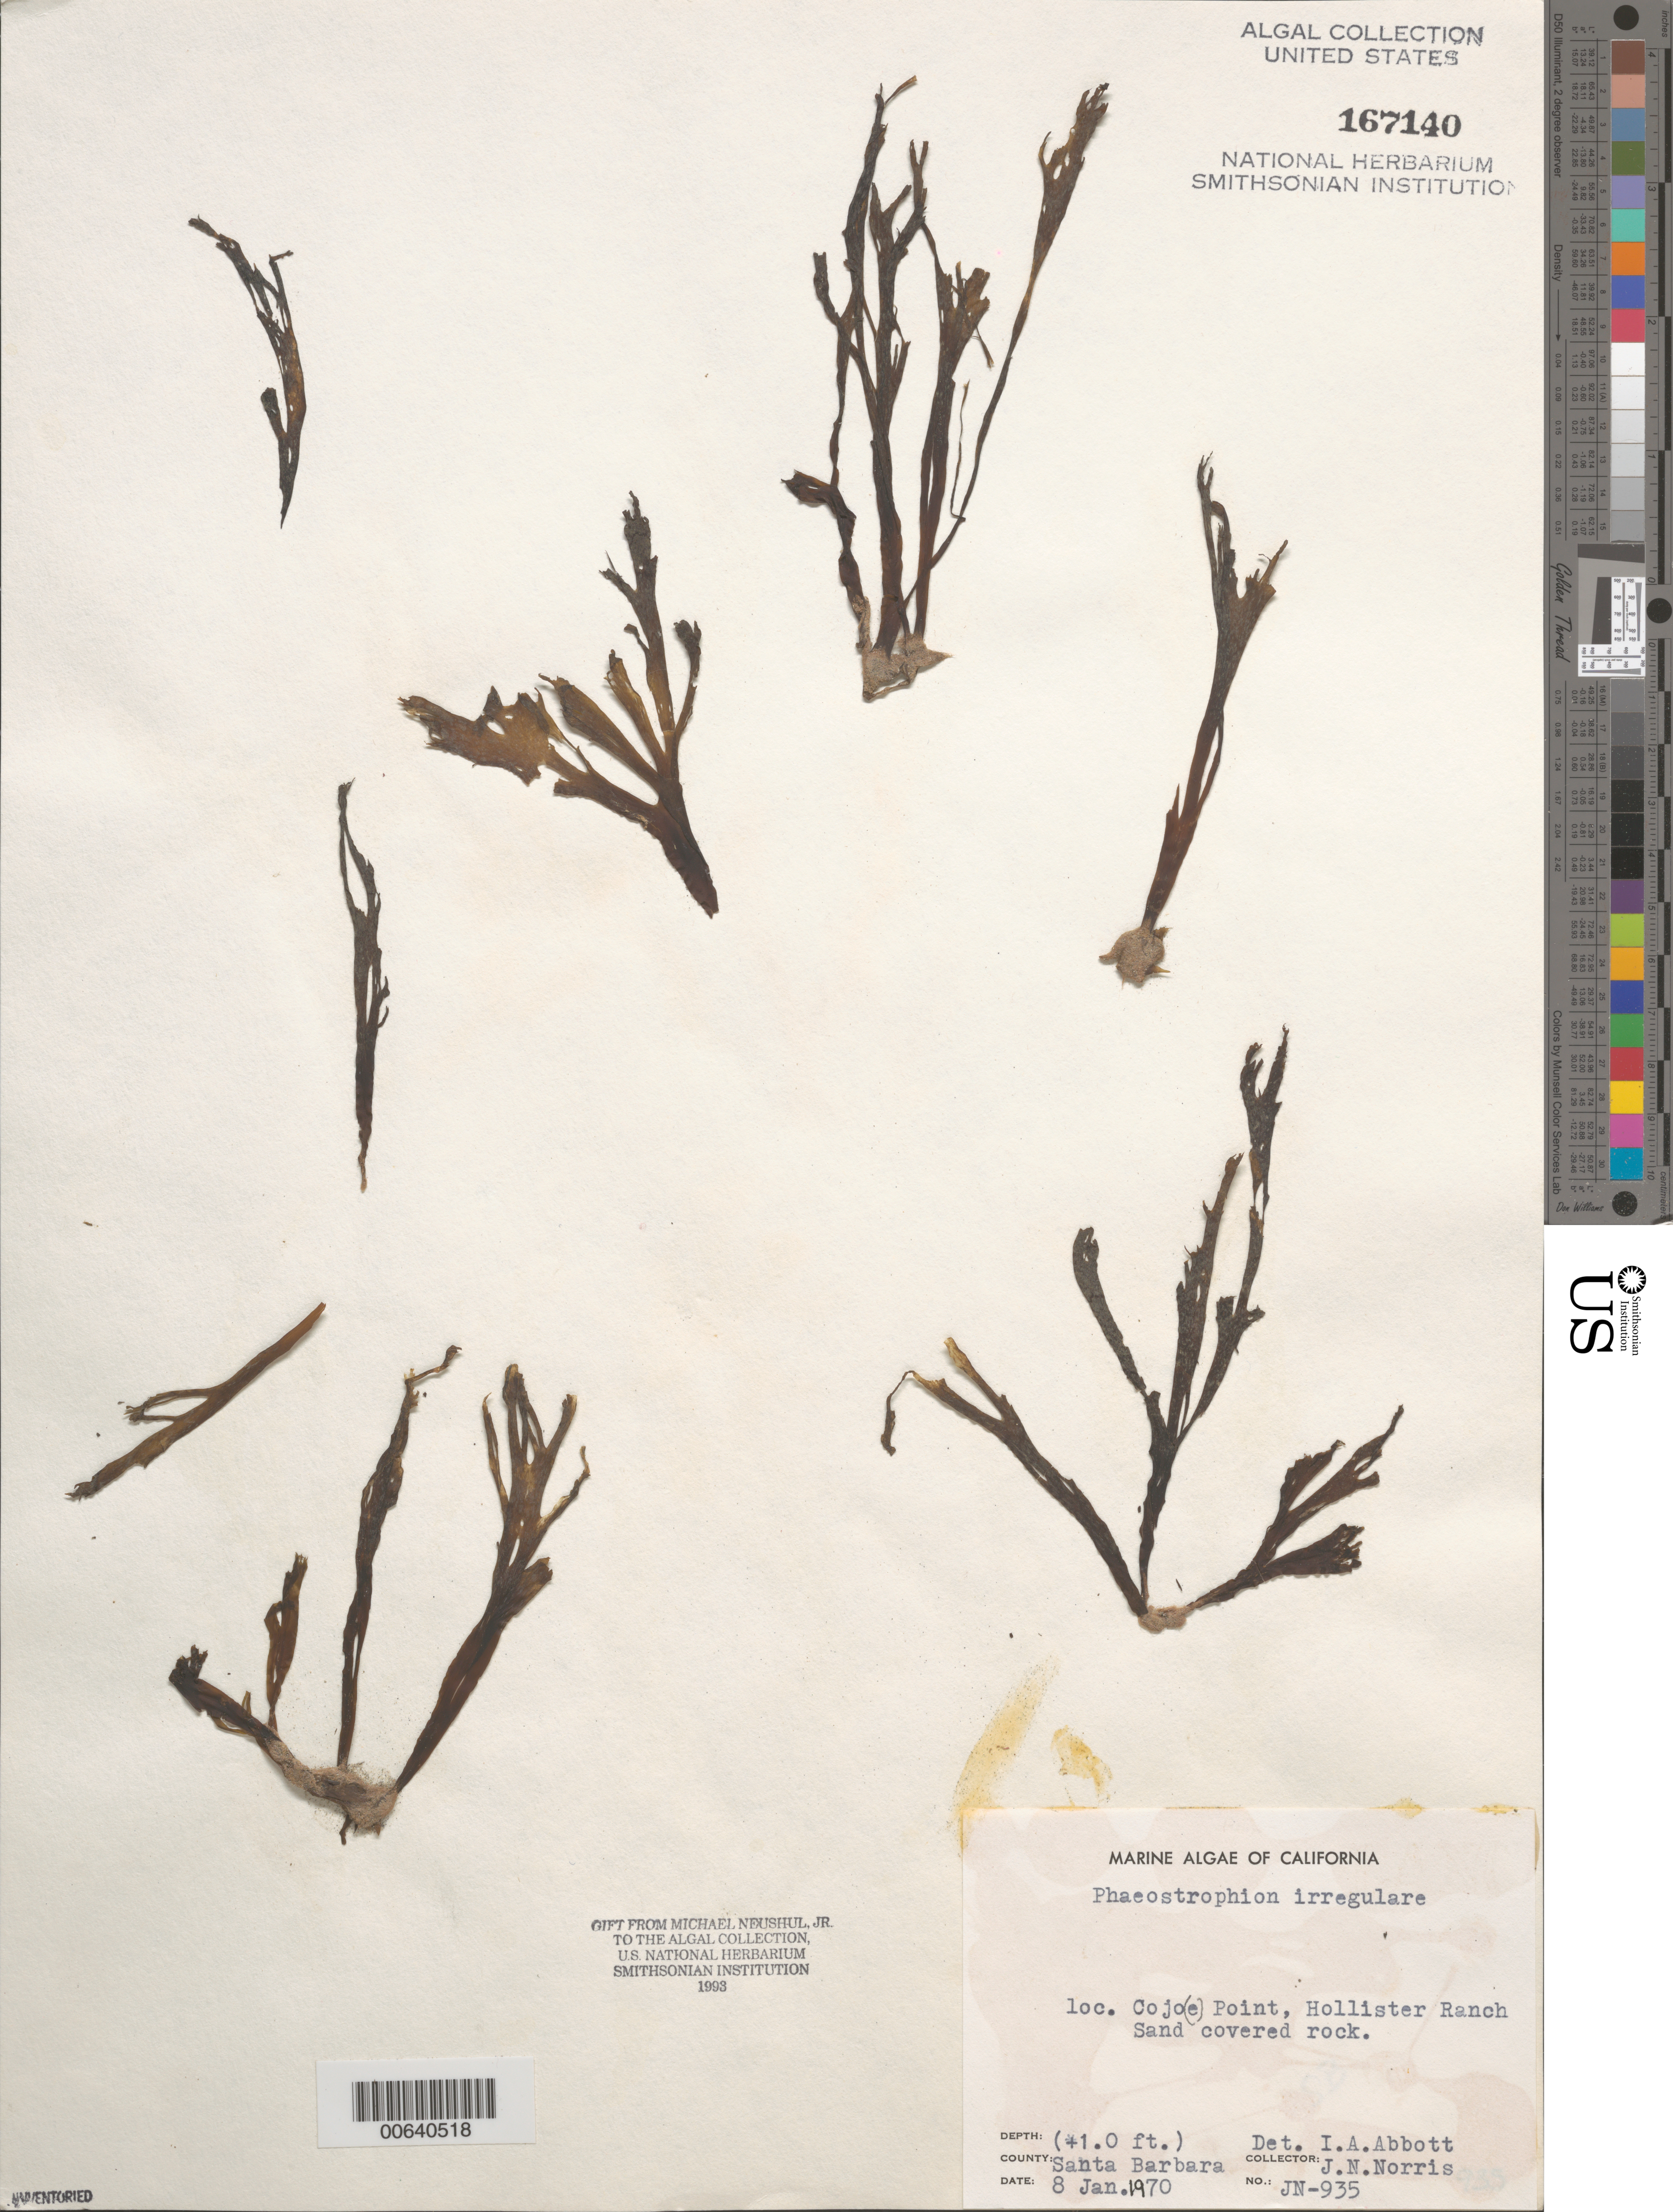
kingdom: Chromista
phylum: Ochrophyta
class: Phaeophyceae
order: Laminariales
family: Laminariaceae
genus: Phaeostrophion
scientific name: Phaeostrophion irregulare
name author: Setch. & N.L. Gardner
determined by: Abbott, Isabella A.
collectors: J. N. Norris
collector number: JN-935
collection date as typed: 08 Jan 1970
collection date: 1970-01-08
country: United States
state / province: California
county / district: Santa Barbara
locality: Cojo Point, Hollister Ranch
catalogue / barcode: US 167140